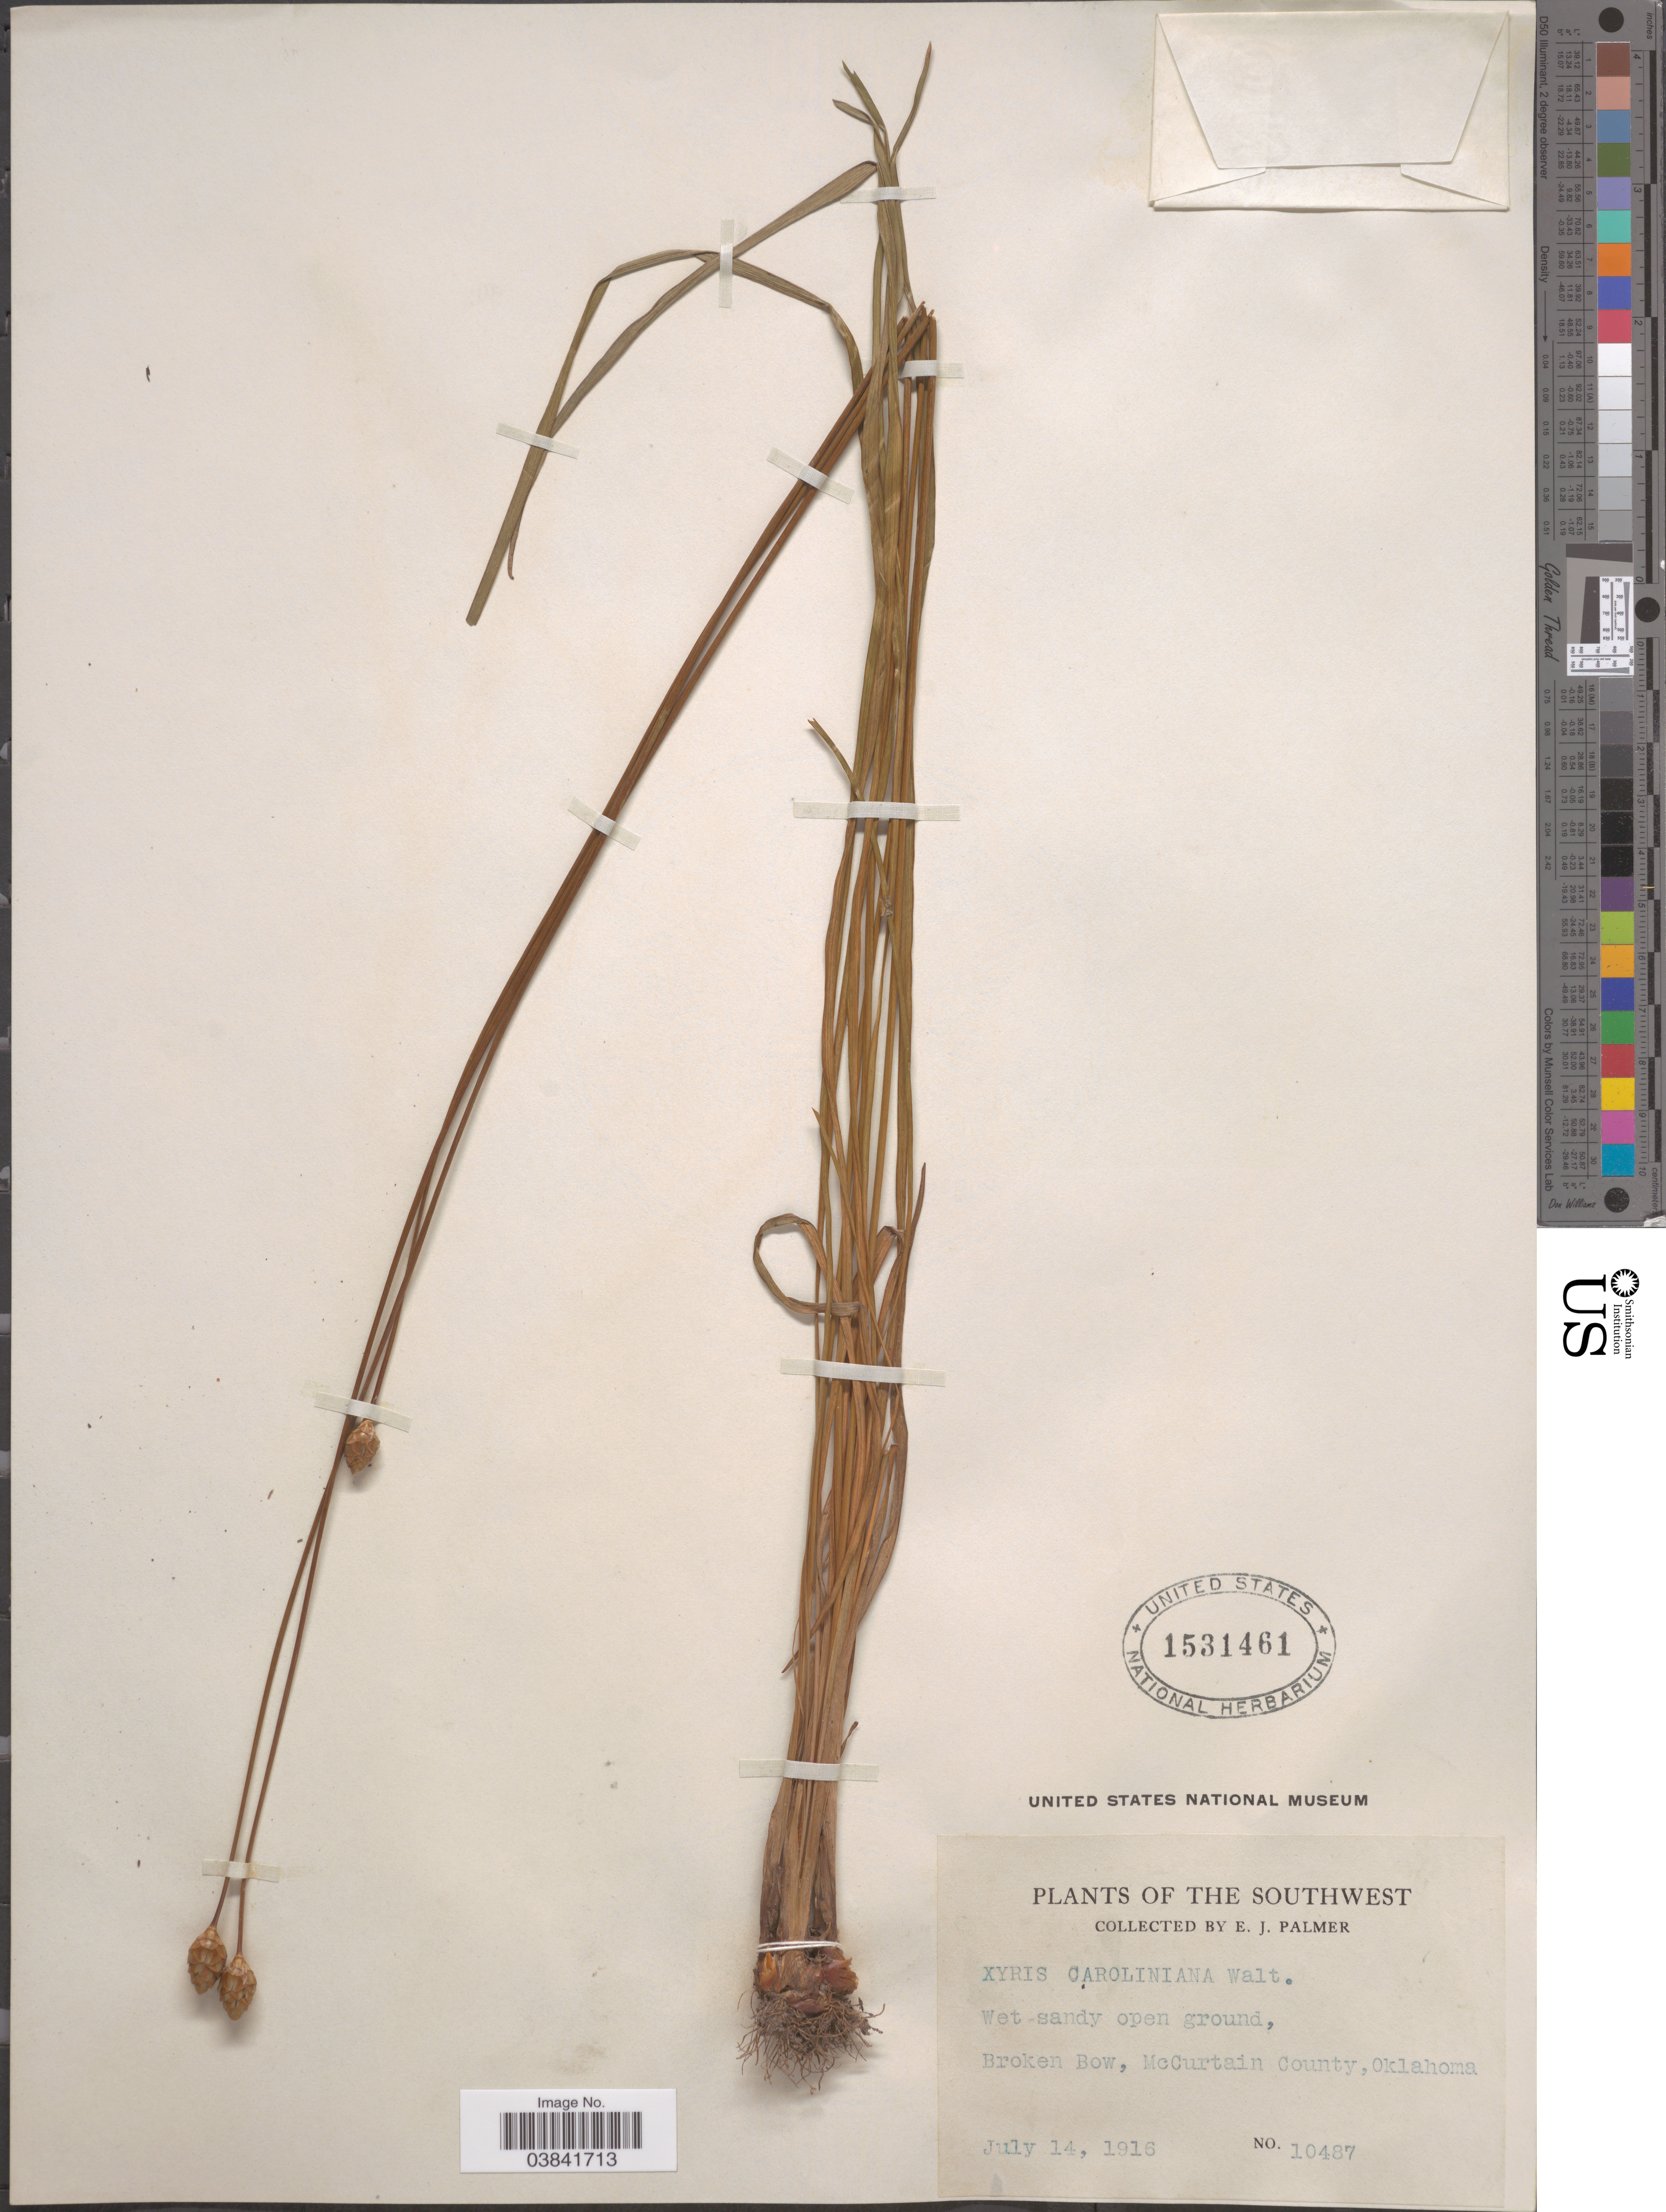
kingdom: Plantae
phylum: Tracheophyta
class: Liliopsida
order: Poales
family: Xyridaceae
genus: Xyris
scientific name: Xyris torta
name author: Sm.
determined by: Strong, Mark T., (BOT), Smithsonian Institution - National Museum of Natural History (UNITED STATES)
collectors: E. J. Palmer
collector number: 10487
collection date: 1916-07-14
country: United States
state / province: Oklahoma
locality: The Southwest. Broken Bow, McCurtain County.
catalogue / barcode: US 1531461